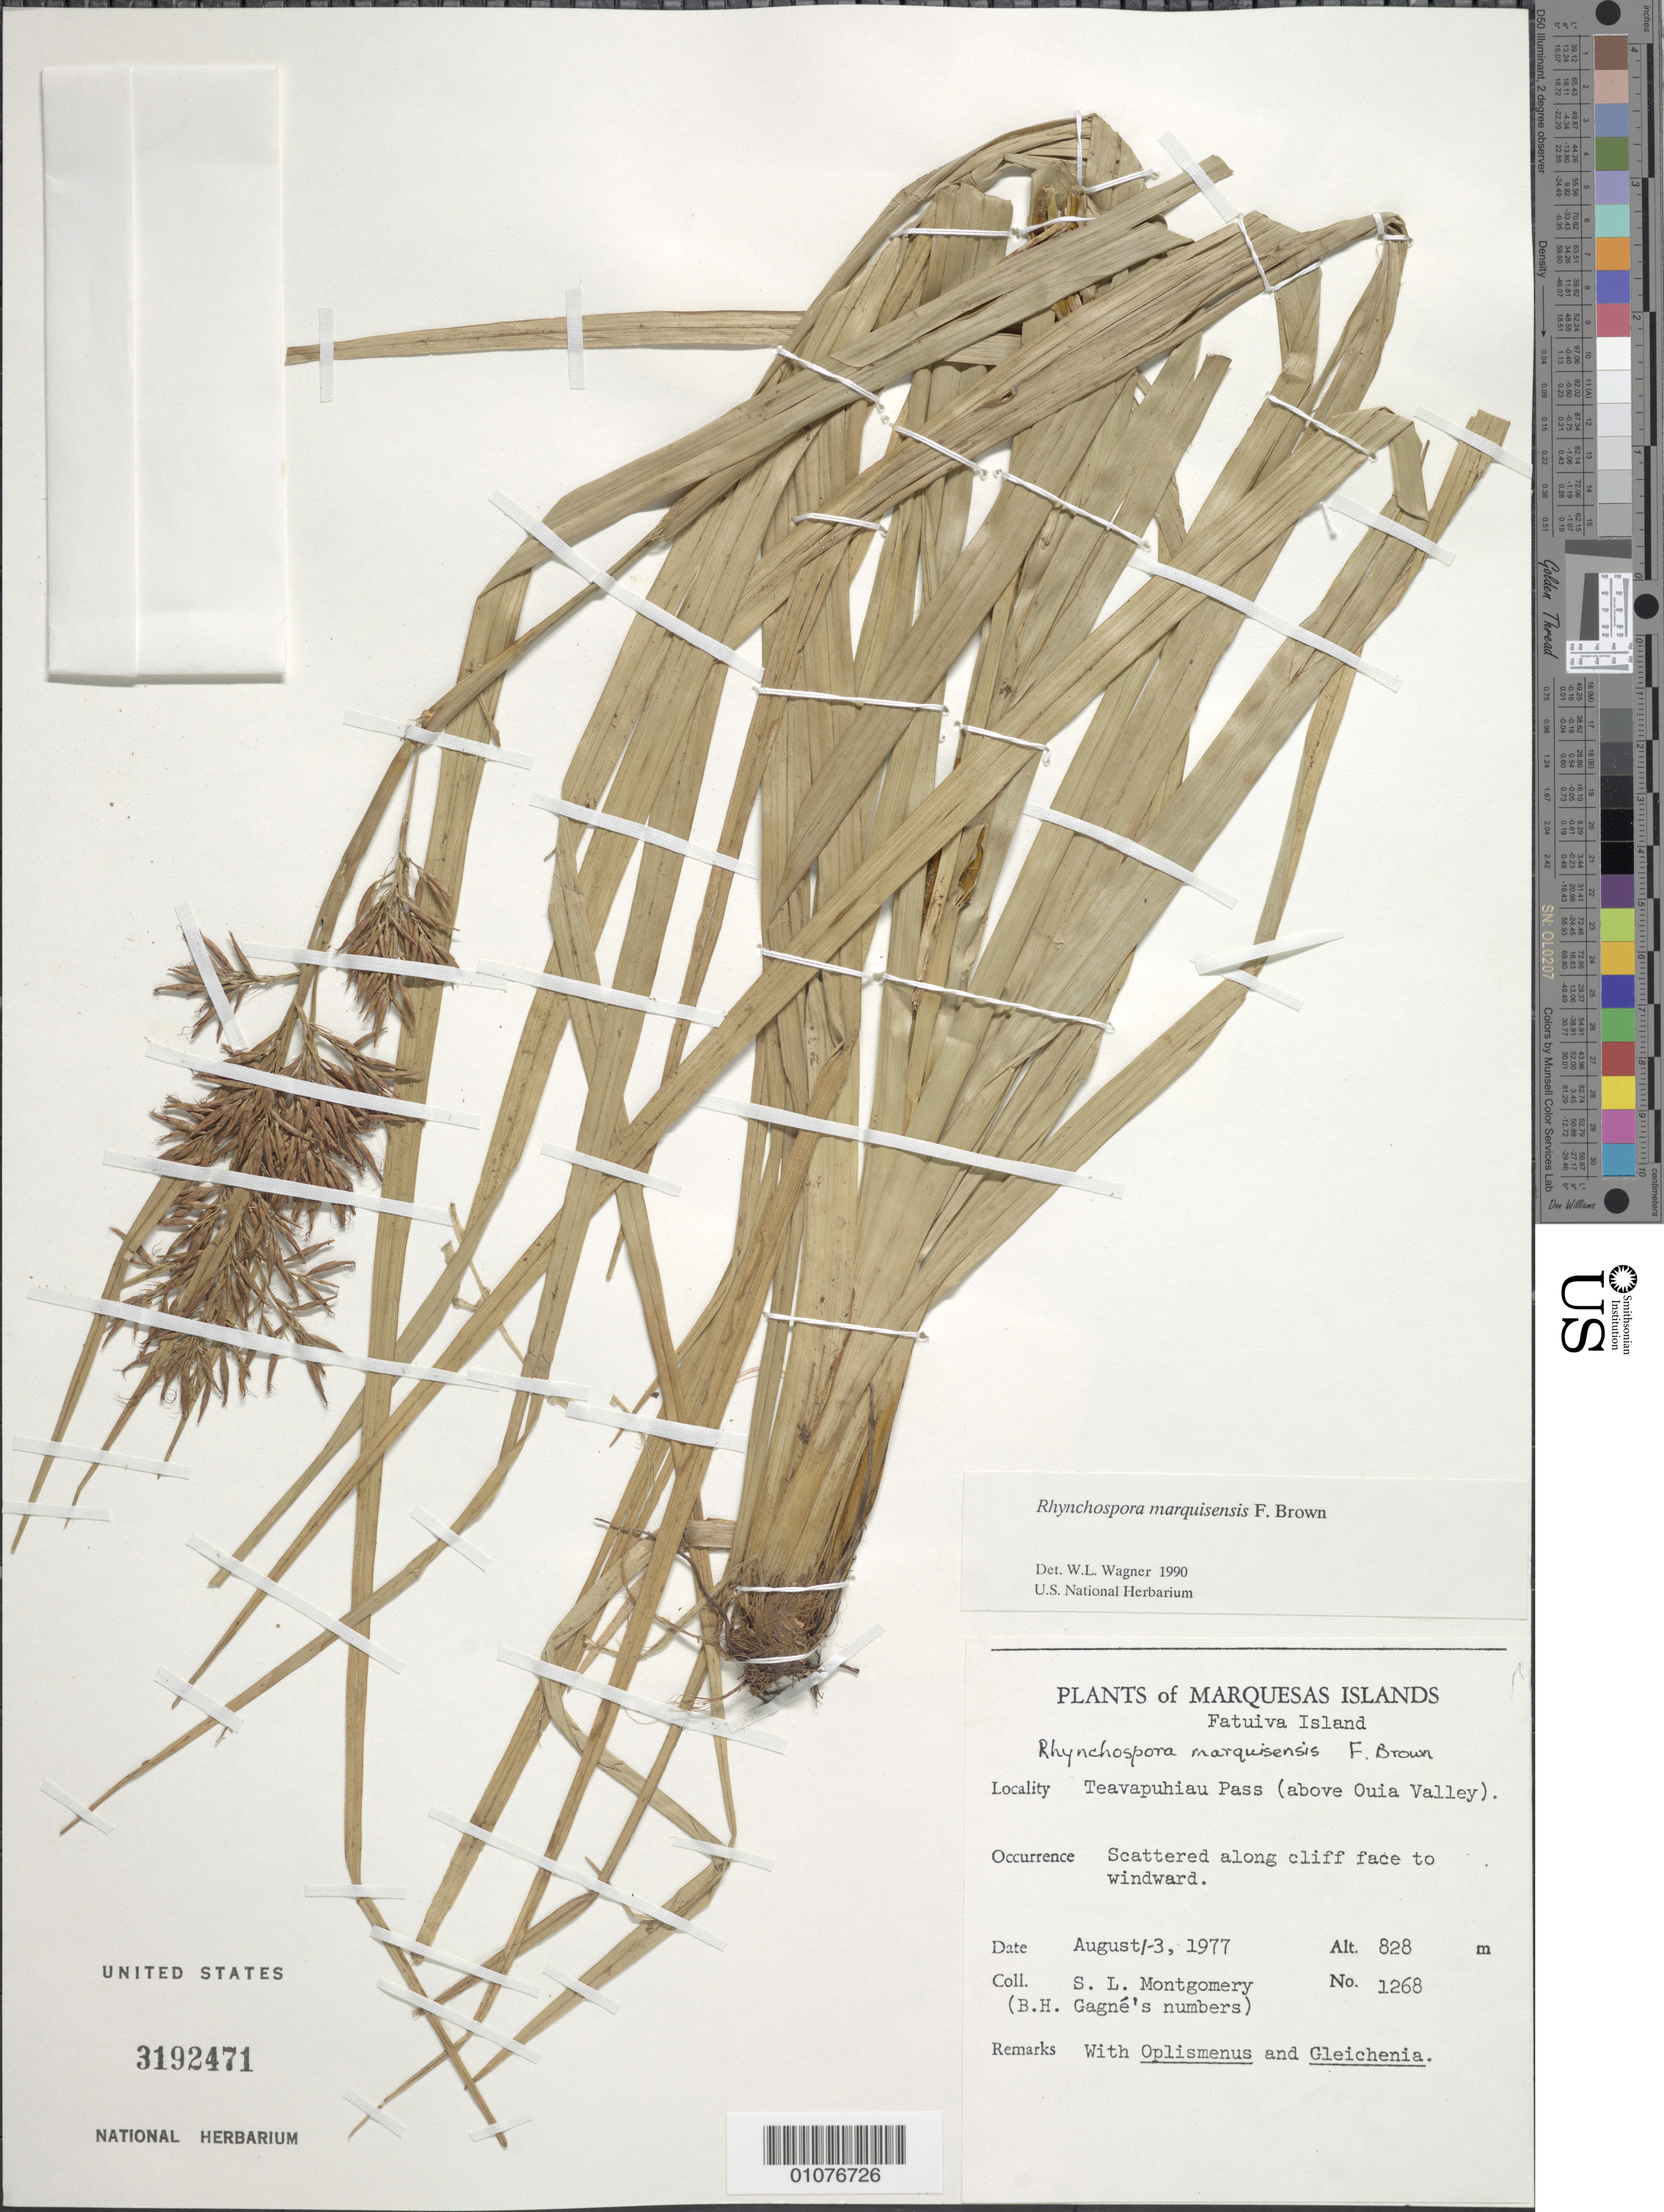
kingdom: Plantae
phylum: Tracheophyta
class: Liliopsida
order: Poales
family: Cyperaceae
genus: Rhynchospora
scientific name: Rhynchospora marquisensis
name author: F. Br.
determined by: Wagner, W. L., (BOT), Smithsonian Institution - National Museum of Natural History (UNITED STATES)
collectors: B. H. Gagné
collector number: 1268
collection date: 1977-08-01/1977-08-03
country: French Polynesia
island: Fatu Hiva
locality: Teavapuhiau Pass (above Ouia Valley)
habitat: Scattered along cliff face to windward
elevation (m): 828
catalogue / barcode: US 3192471